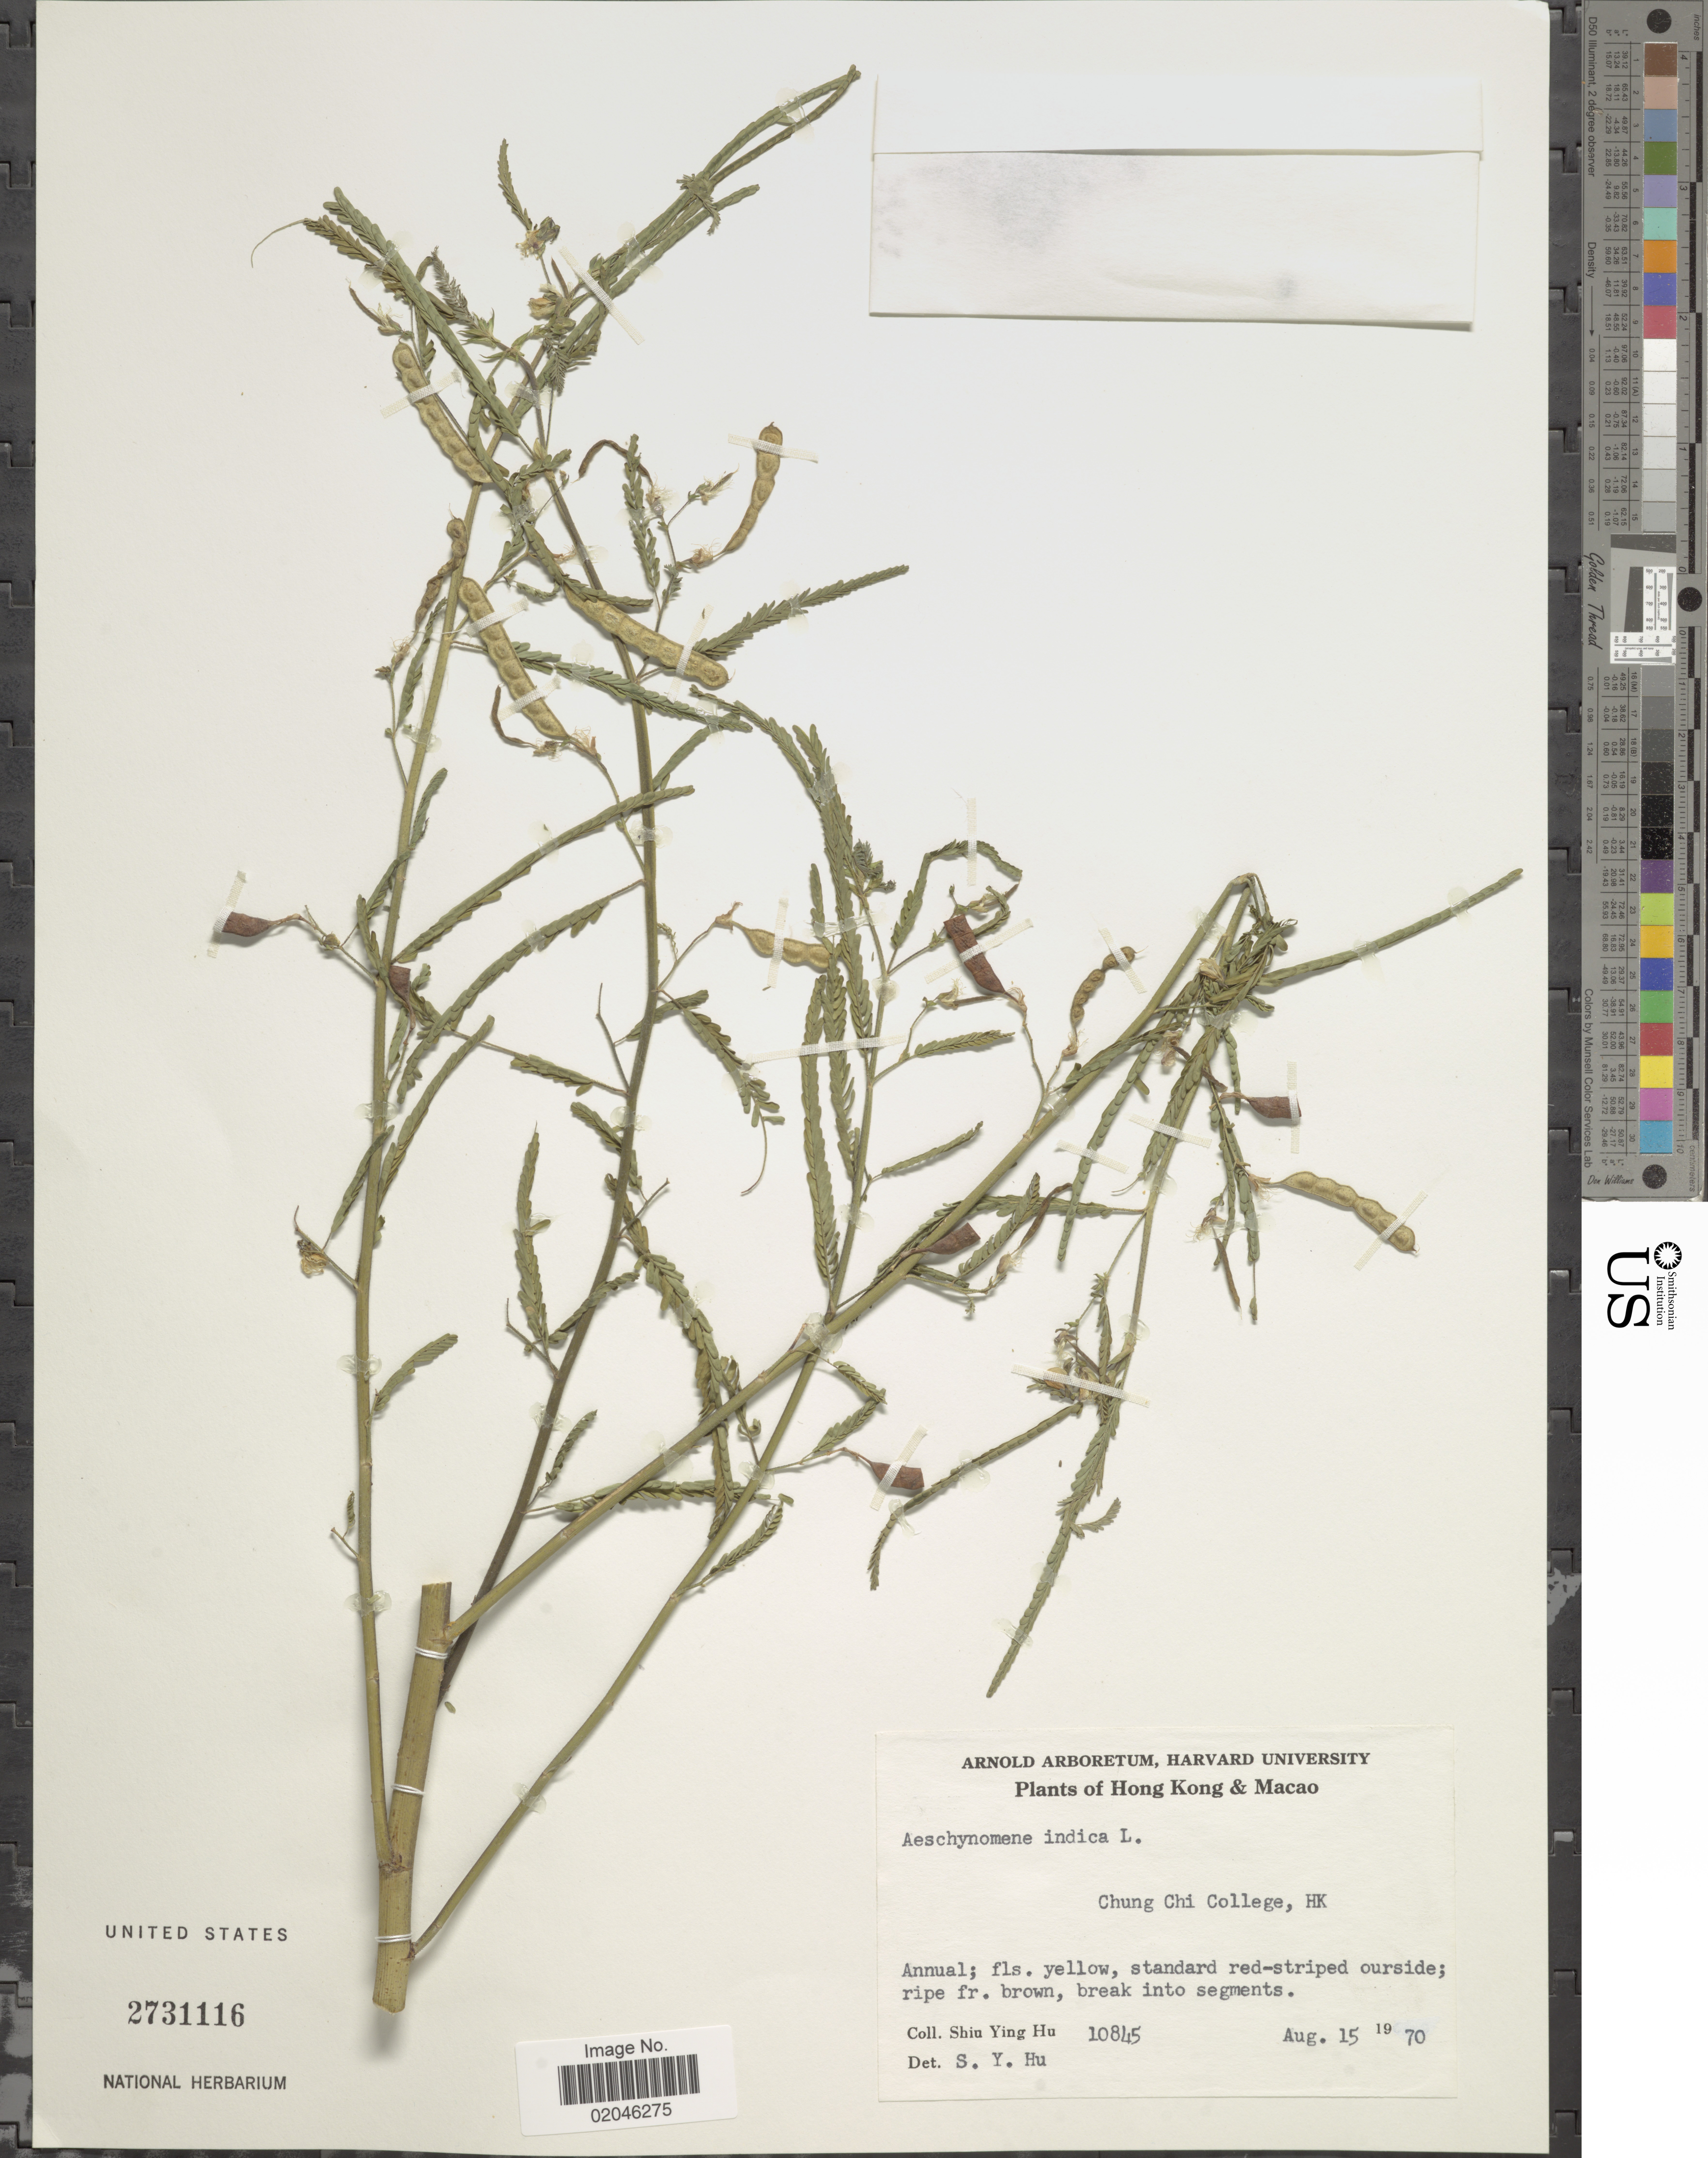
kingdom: Plantae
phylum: Tracheophyta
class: Magnoliopsida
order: Fabales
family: Fabaceae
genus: Aeschynomene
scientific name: Aeschynomene indica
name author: L.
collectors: S. Y. Hu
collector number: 10845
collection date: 1970-08-15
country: China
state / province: Hong Kong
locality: Hong Kong & Macao, Chung Chi College, HK.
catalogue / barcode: US 2731116